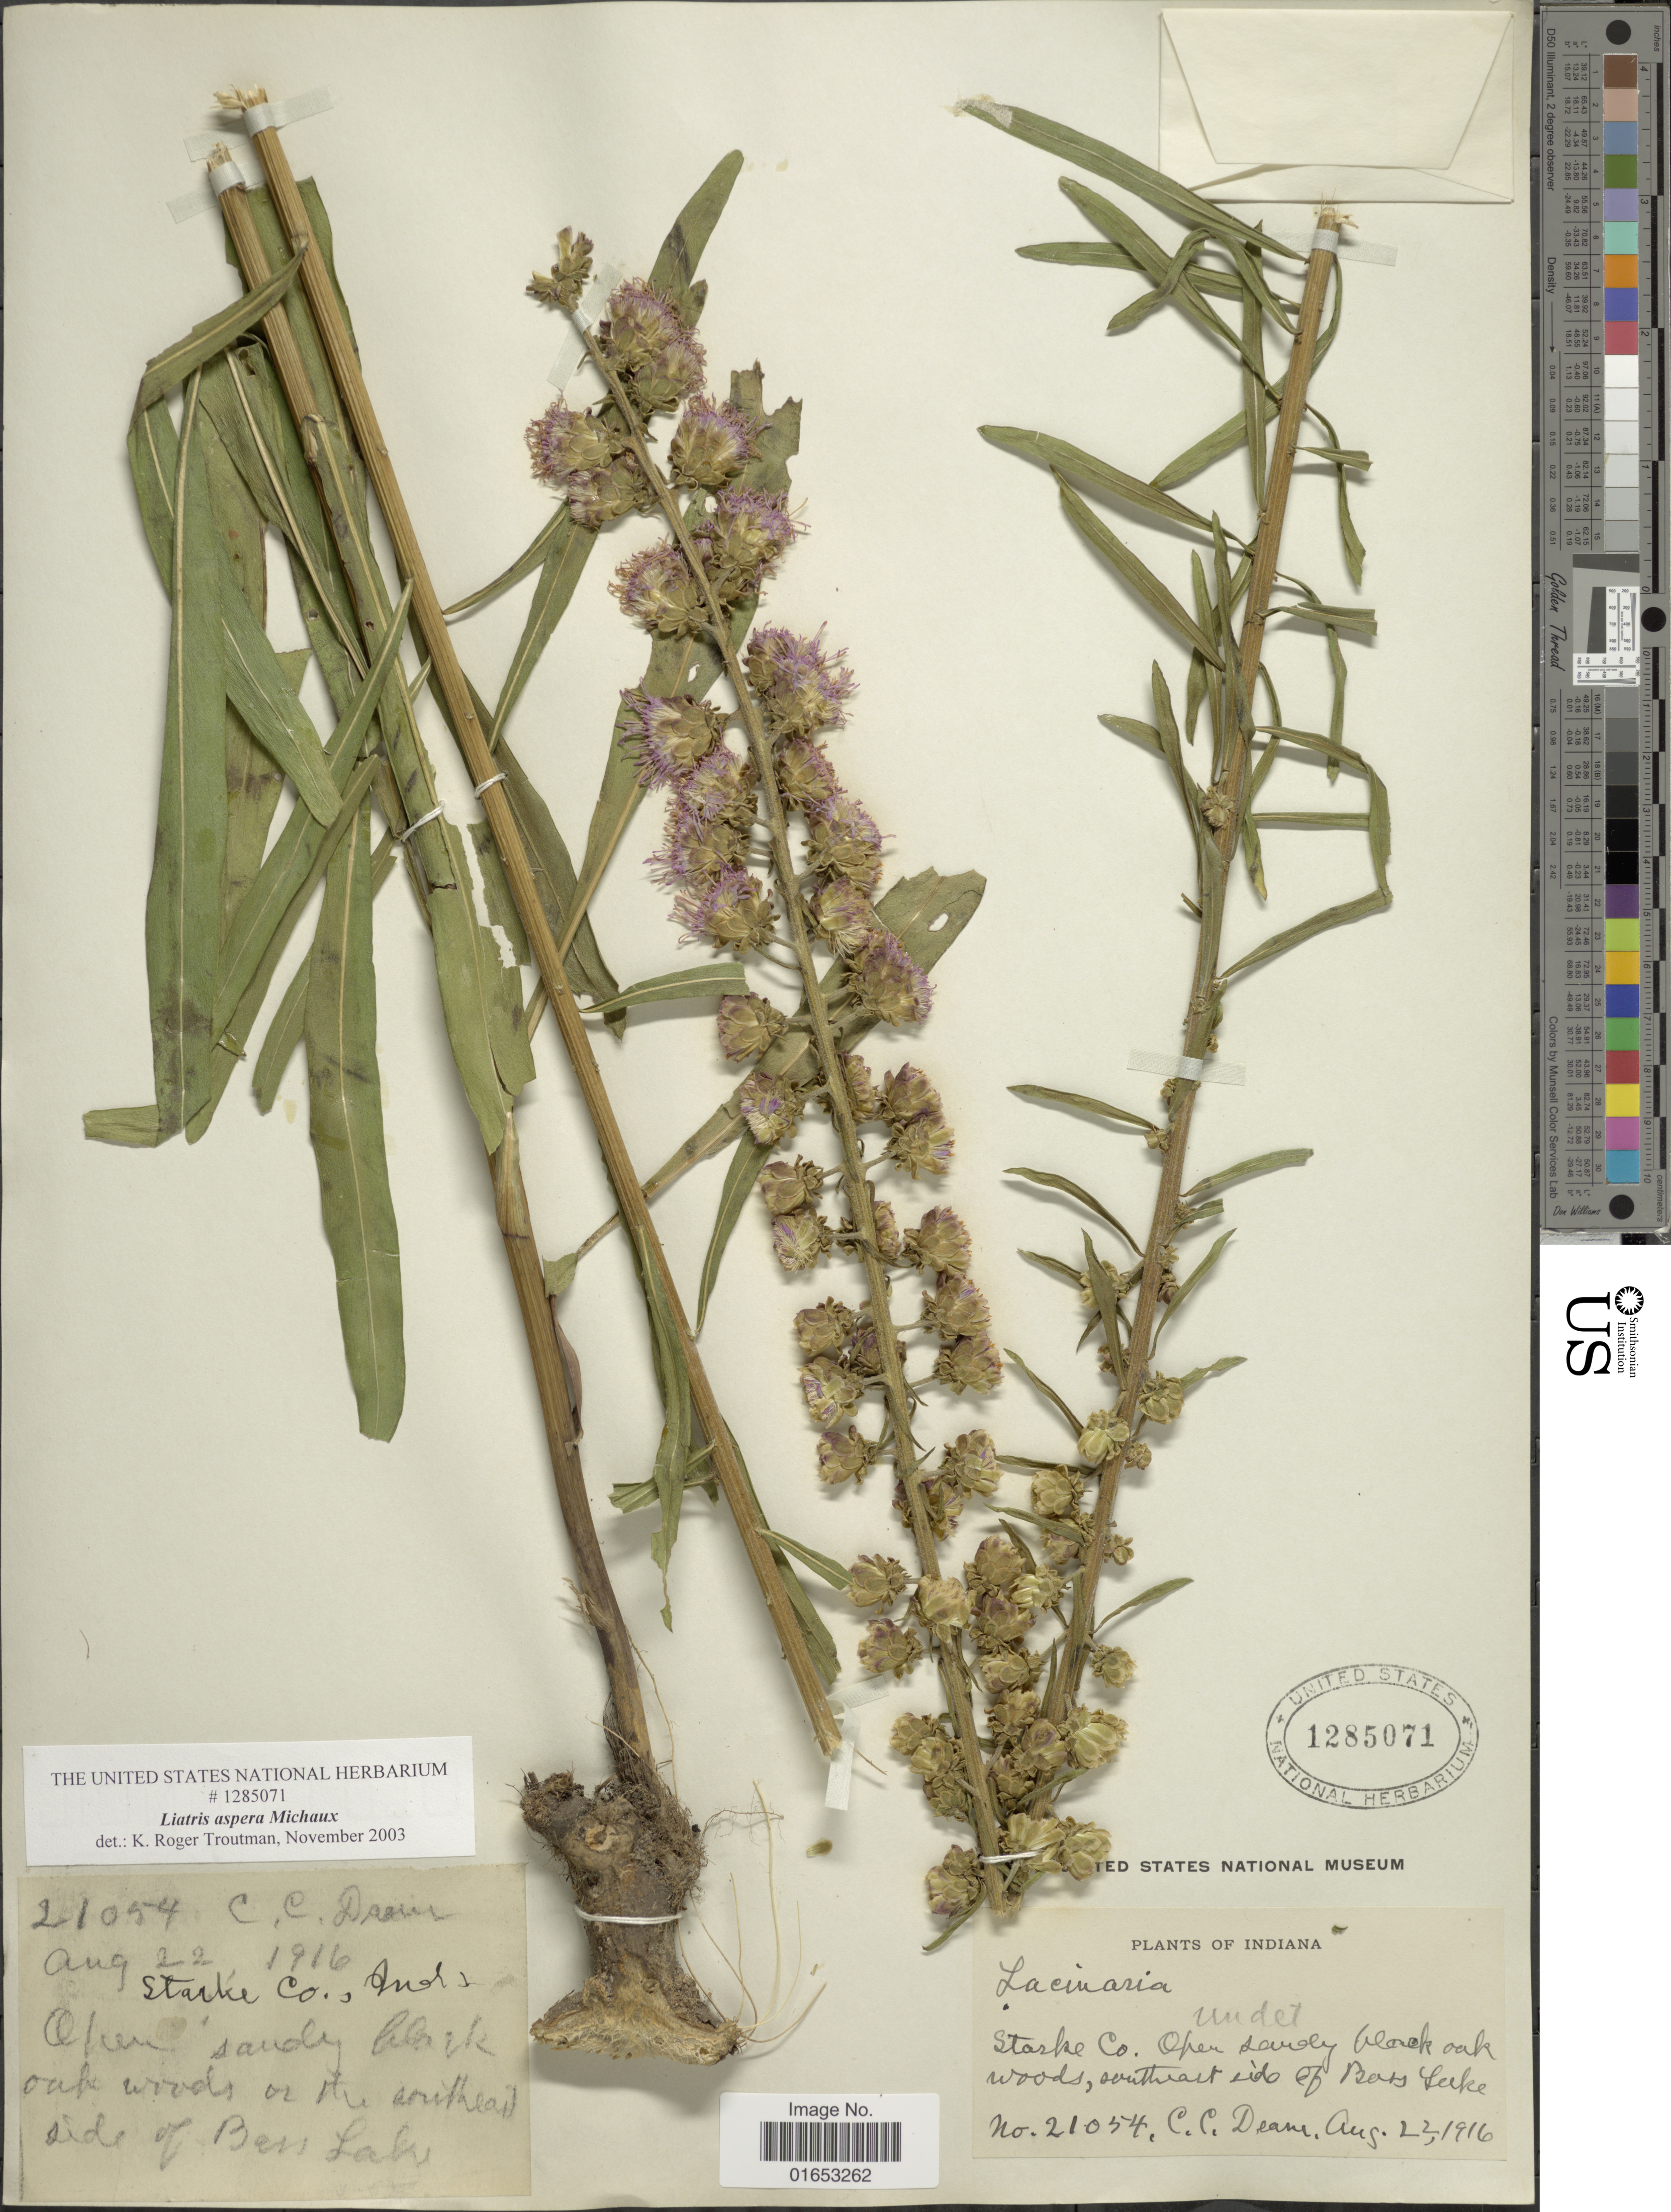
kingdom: Plantae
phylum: Tracheophyta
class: Magnoliopsida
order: Asterales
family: Asteraceae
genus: Liatris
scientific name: Liatris aspera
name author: Michx.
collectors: C. C. Deam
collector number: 21054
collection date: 1916-08-22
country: United States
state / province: Indiana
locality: Starke Co., southeast side of Bass Lake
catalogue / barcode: US 1285071